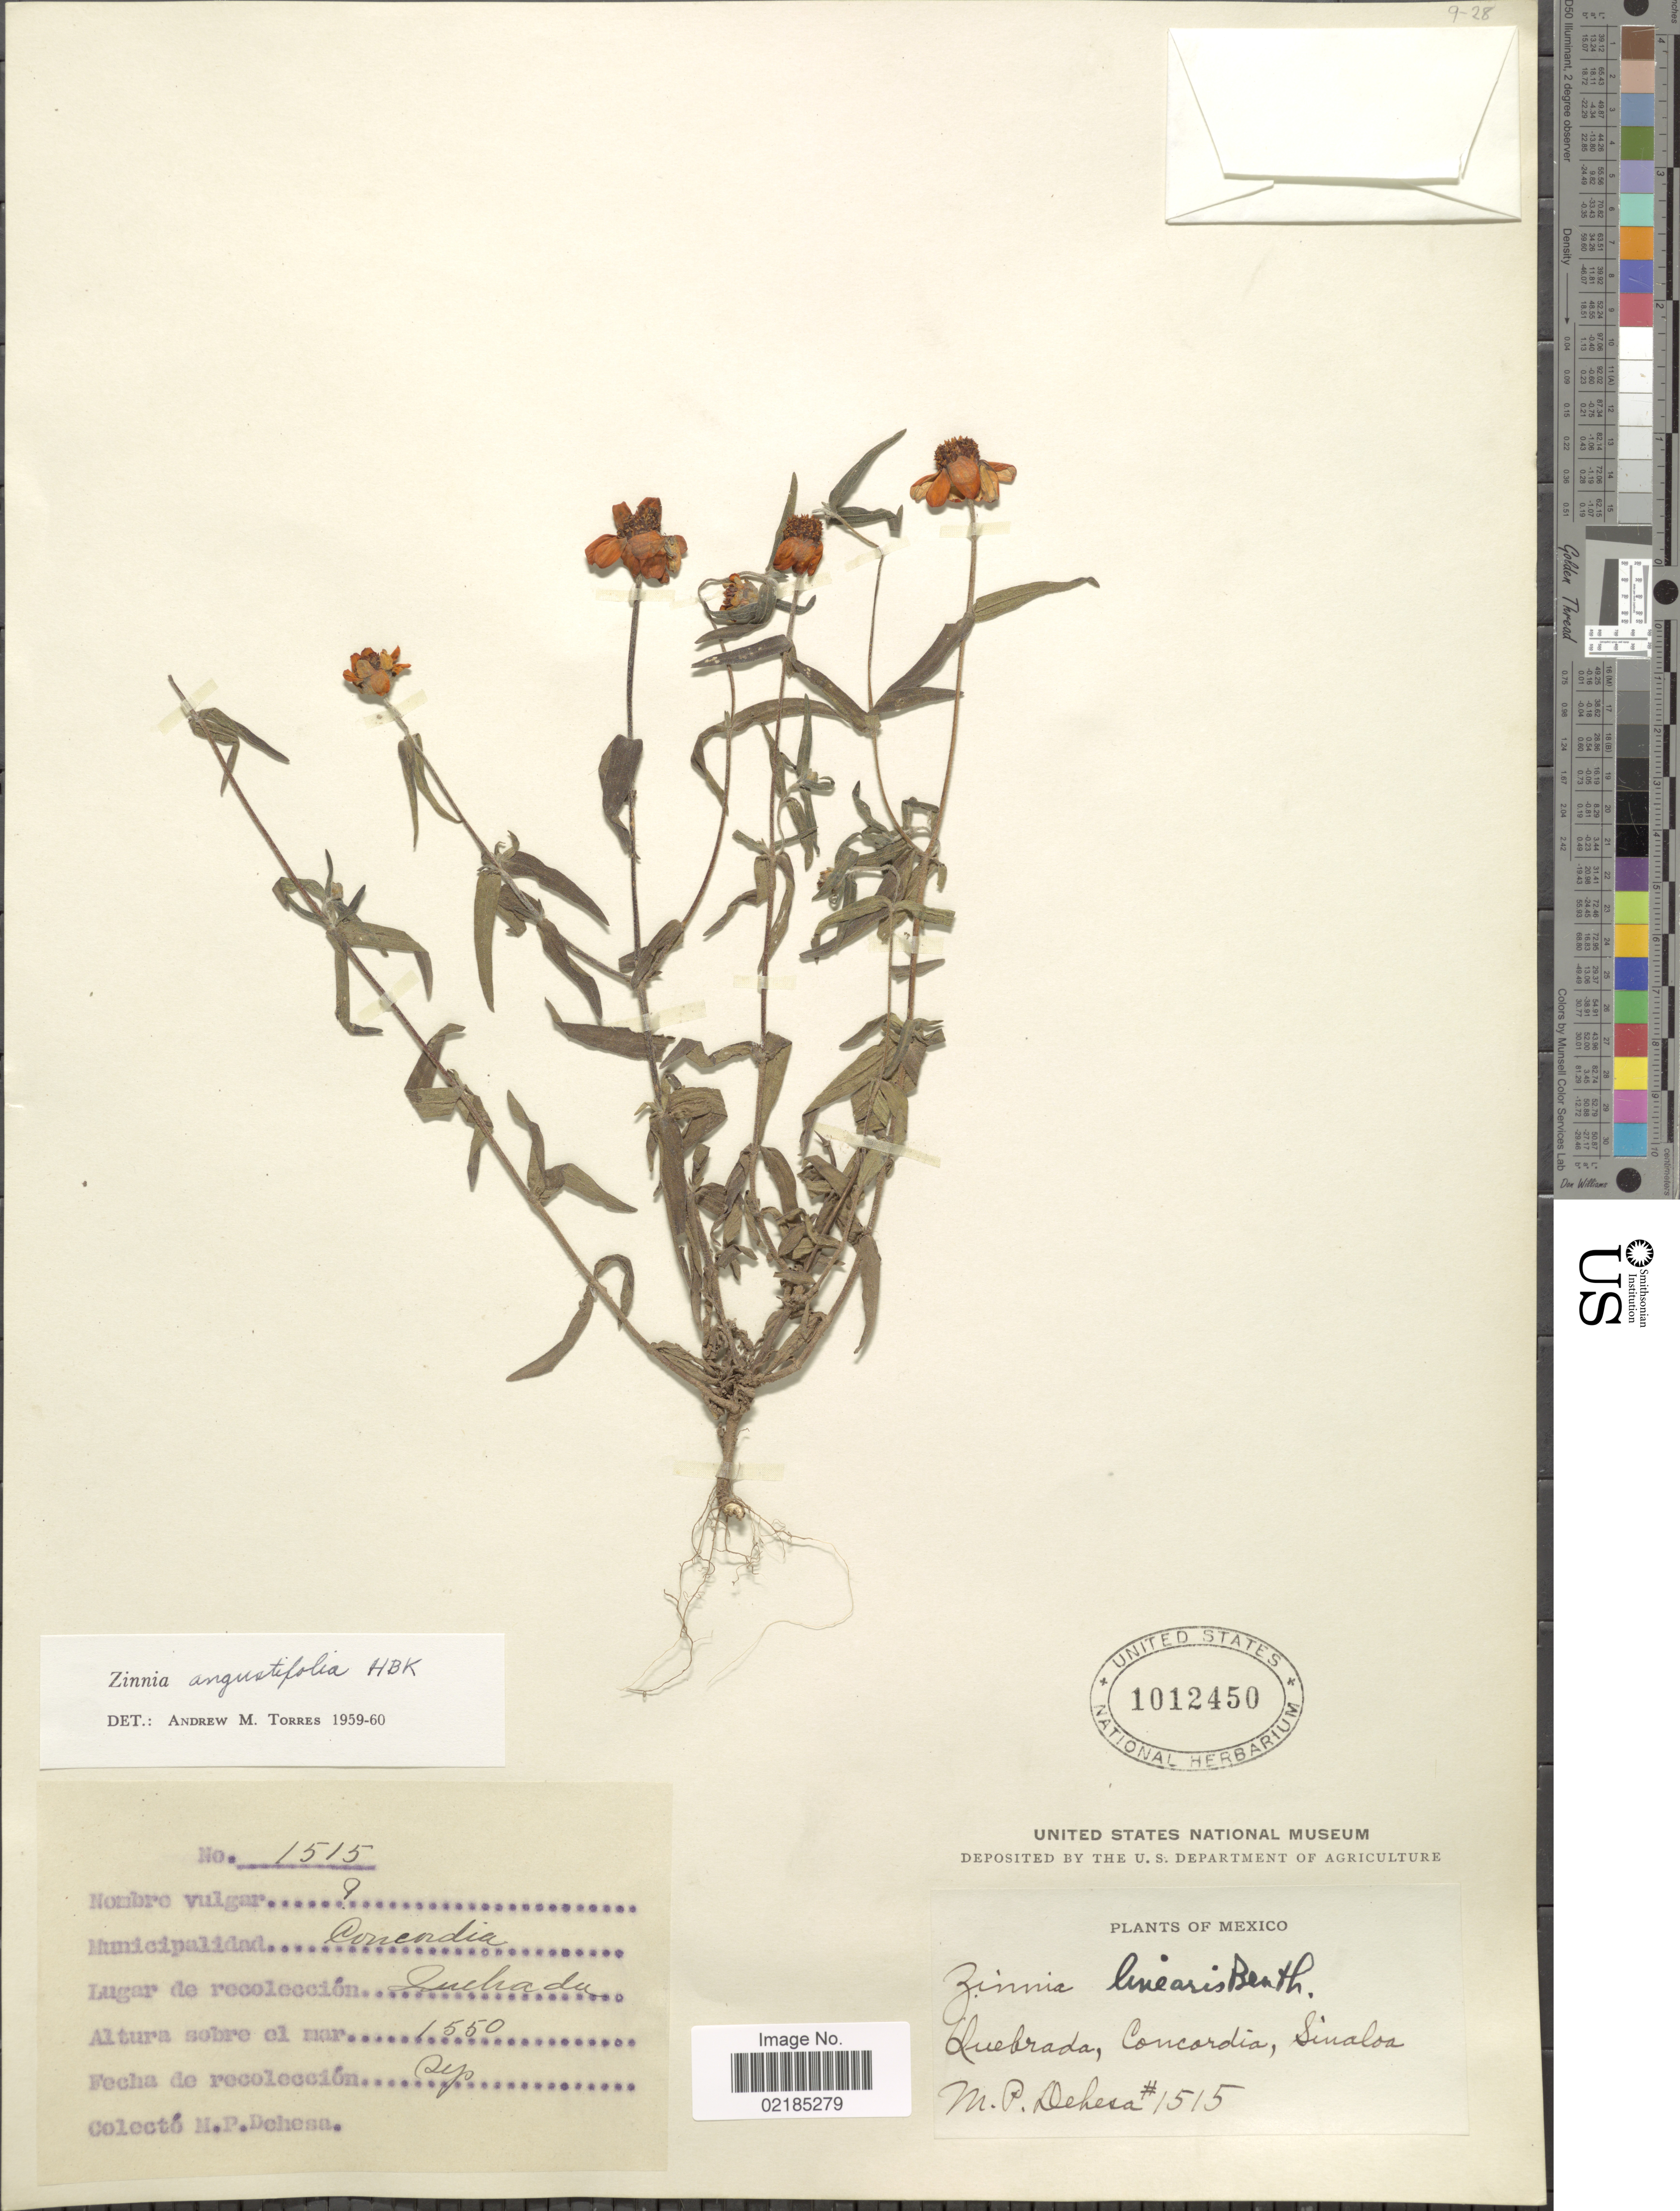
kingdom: Plantae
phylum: Tracheophyta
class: Magnoliopsida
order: Asterales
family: Asteraceae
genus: Zinnia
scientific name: Zinnia angustifolia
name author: Kunth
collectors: M. Dehesa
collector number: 1515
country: Mexico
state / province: Sinaloa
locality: Quebrada, Concordia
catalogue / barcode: US 1012450